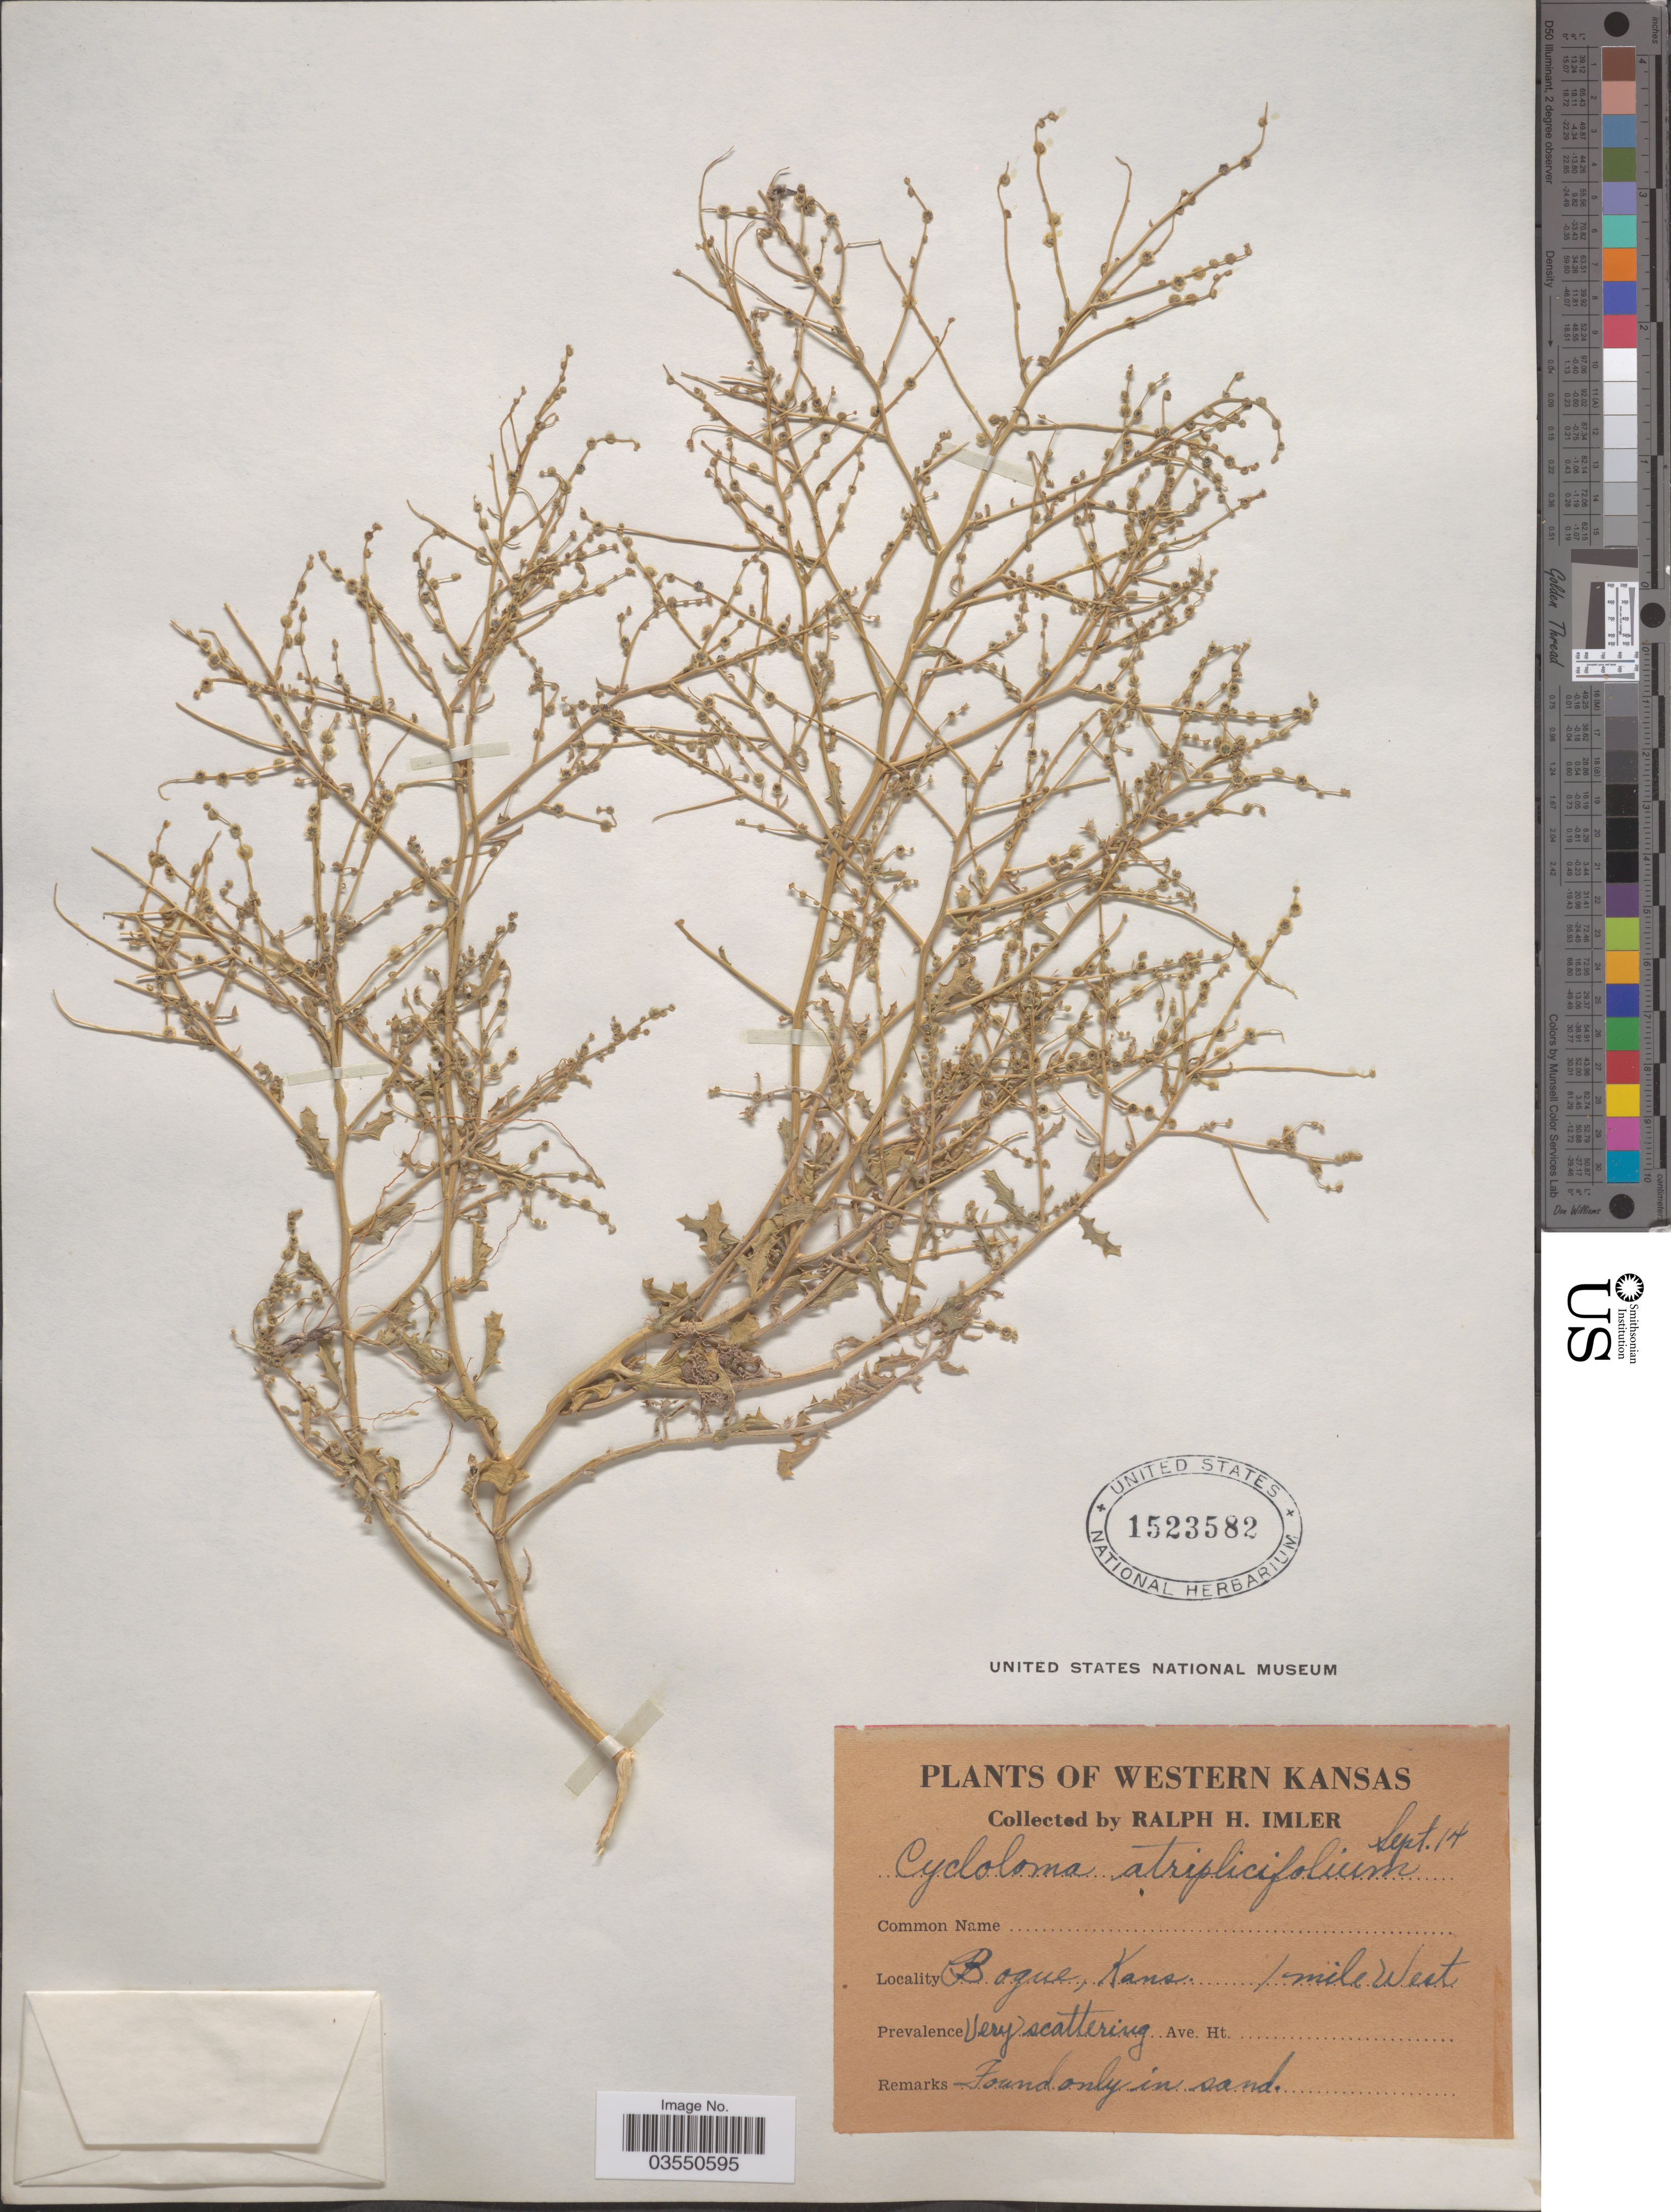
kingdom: Plantae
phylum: Tracheophyta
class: Magnoliopsida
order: Caryophyllales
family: Amaranthaceae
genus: Dysphania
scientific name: Dysphania atriplicifolia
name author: (Spreng.) G. Kadereit et al.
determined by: U.S. National Herbarium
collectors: R. Imler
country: United States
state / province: Kansas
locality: Western Kansas. Bogue. 1 mile West.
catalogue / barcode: US 1523582